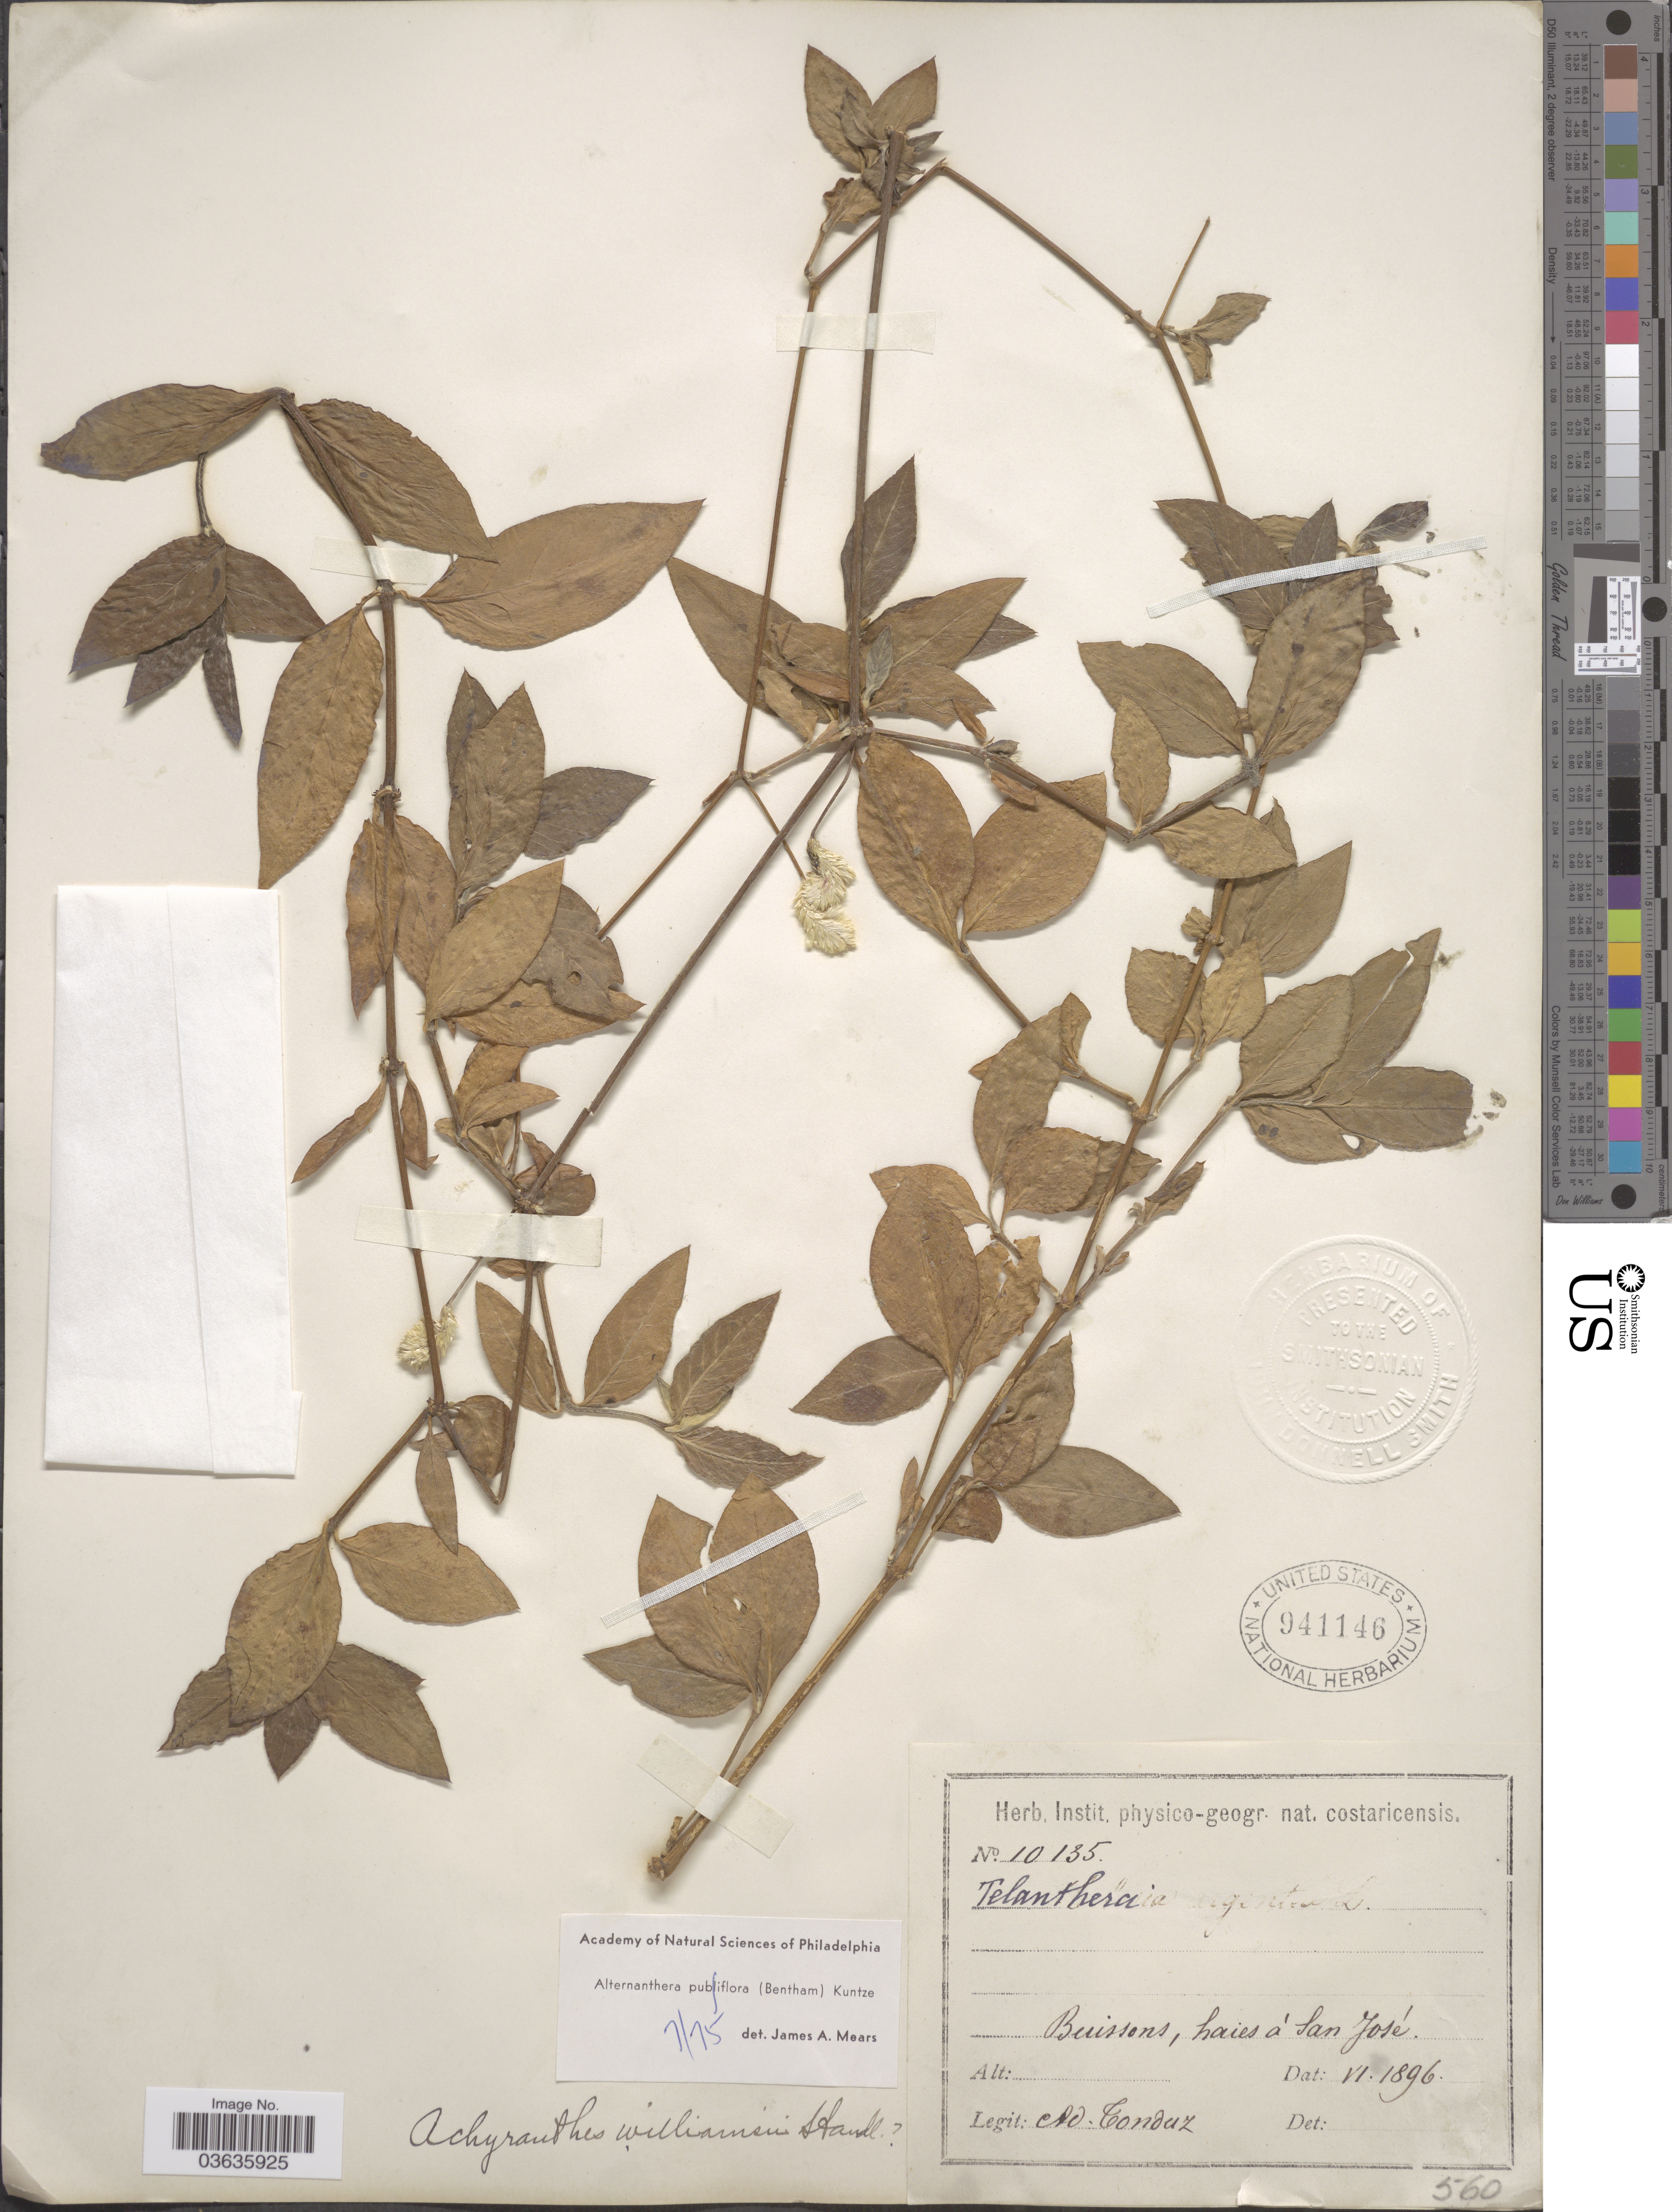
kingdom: Plantae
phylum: Tracheophyta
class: Magnoliopsida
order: Caryophyllales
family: Amaranthaceae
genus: Alternanthera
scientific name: Alternanthera pubiflora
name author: (Benth.) Kuntze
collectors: A. Tonduz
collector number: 10135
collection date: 1896-06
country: Costa Rica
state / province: San José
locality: Buissons, haies á San José.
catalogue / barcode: US 941146